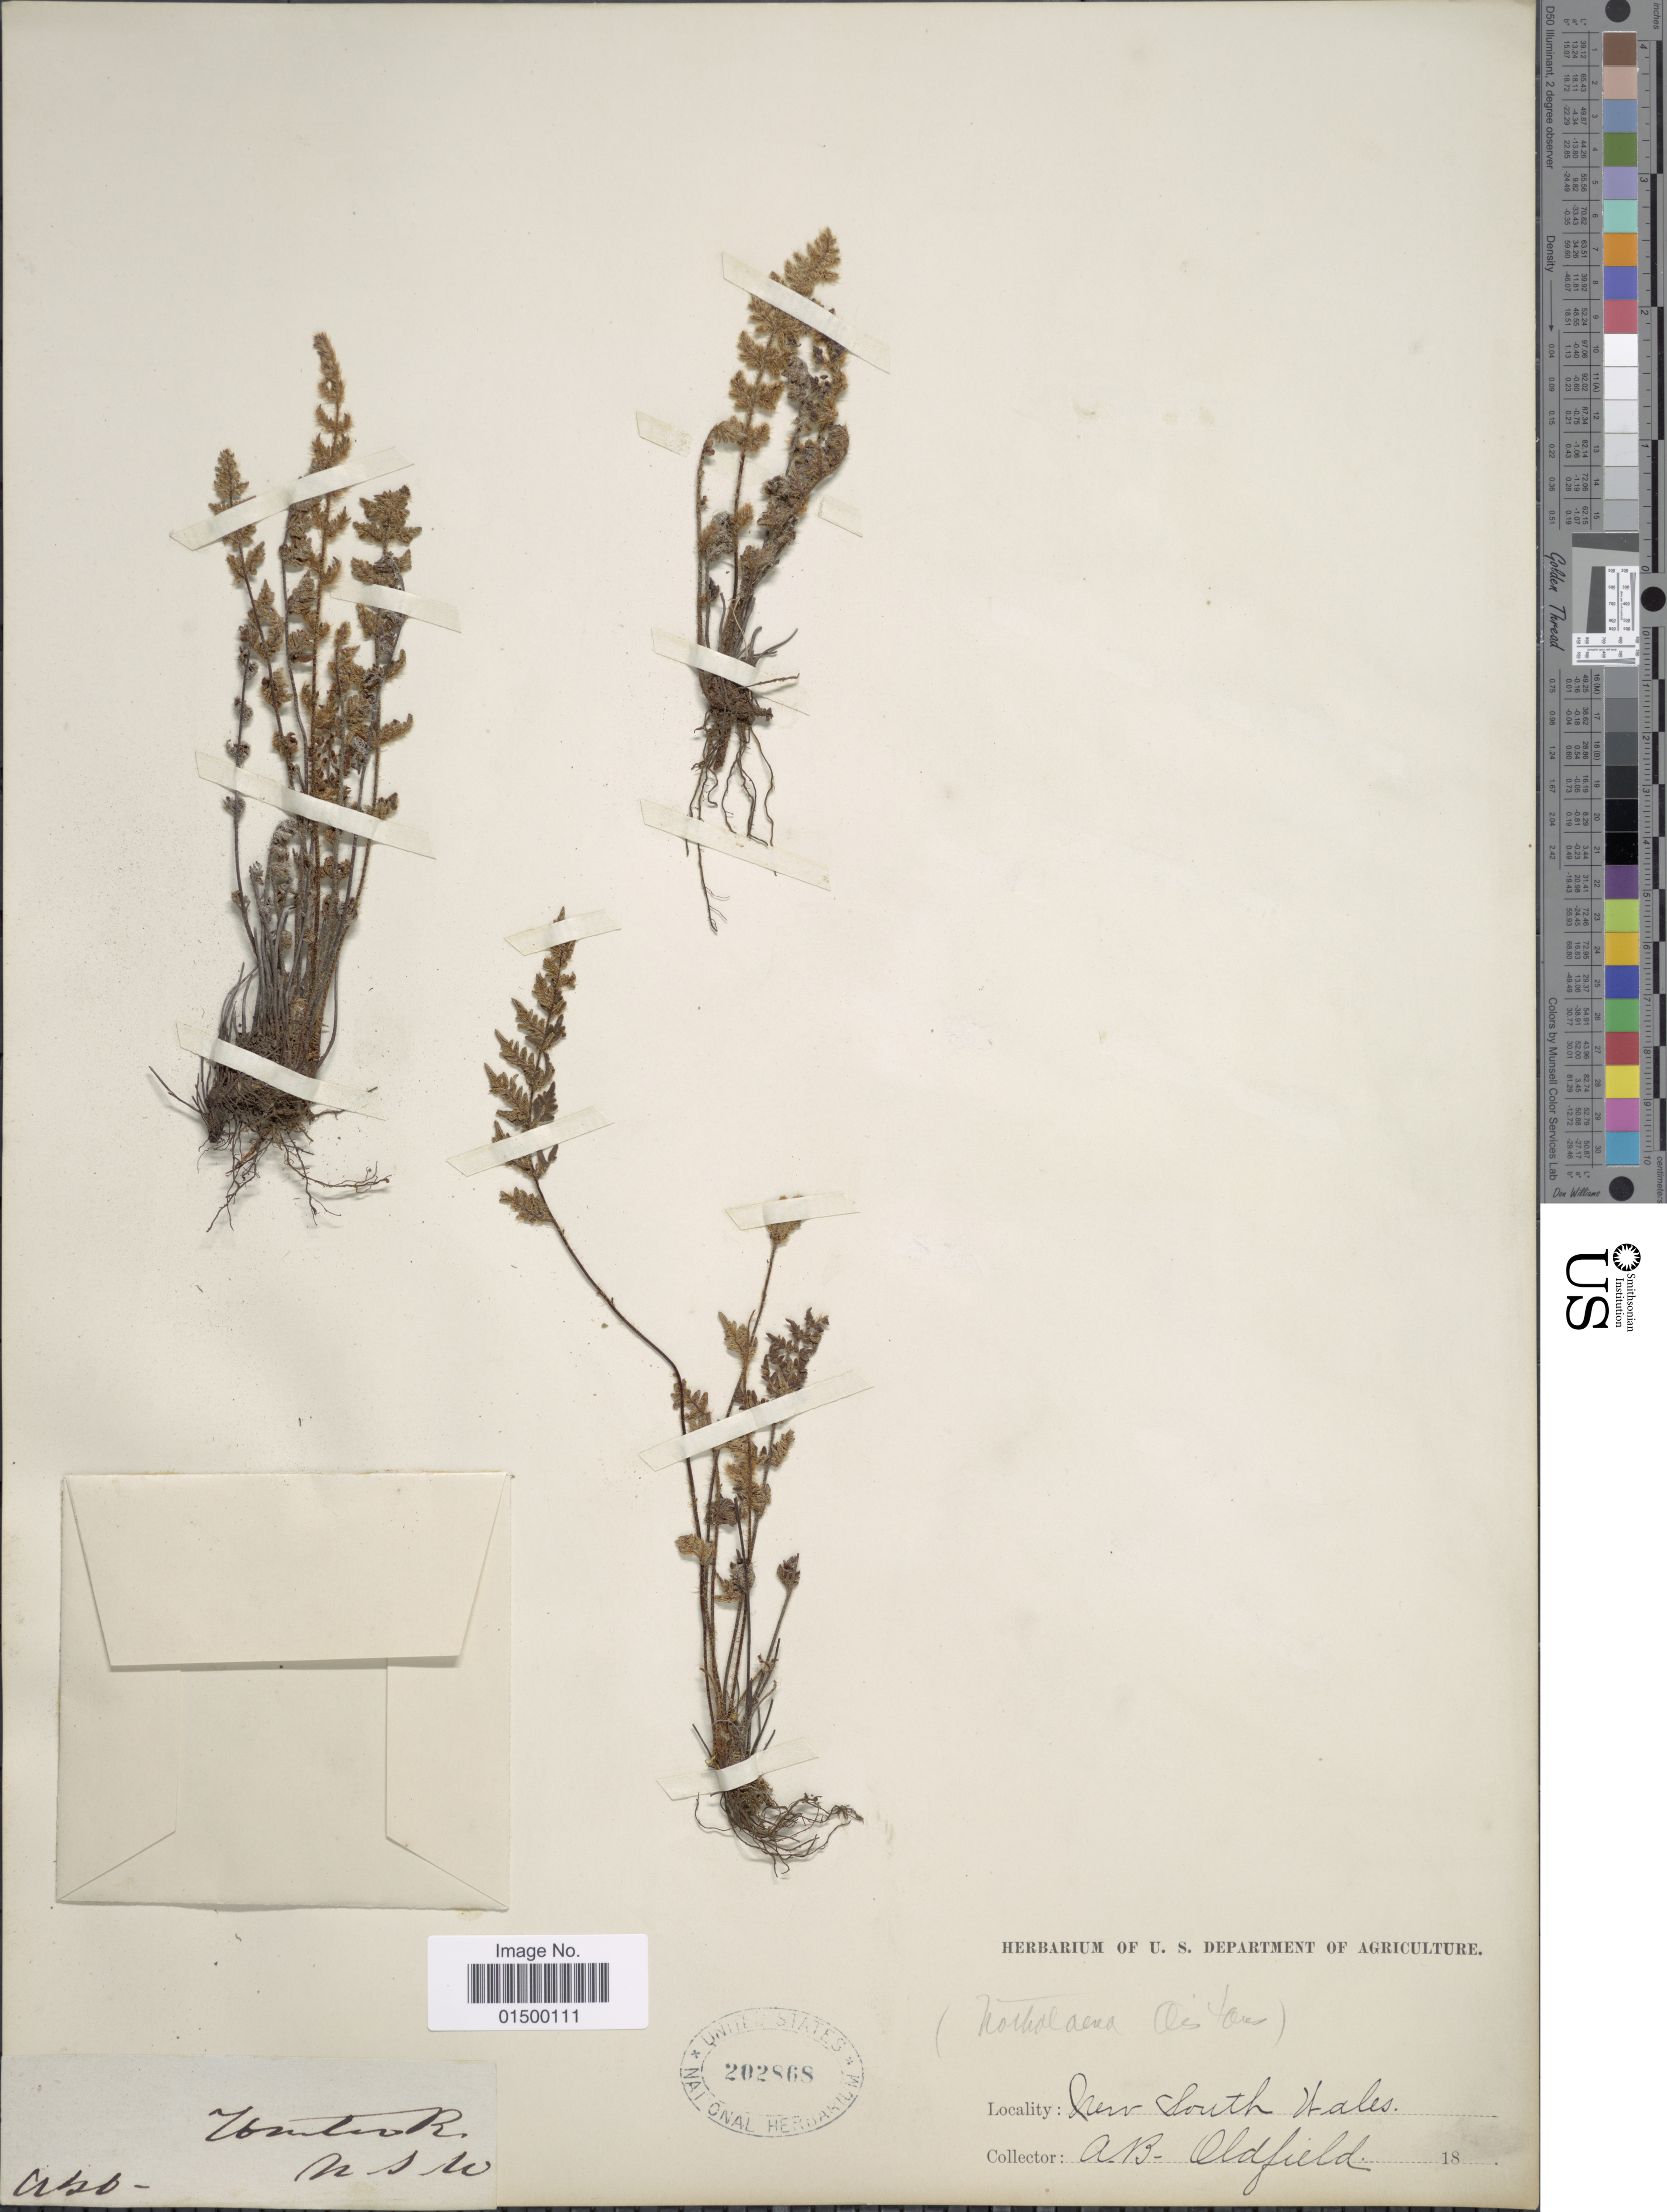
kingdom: Plantae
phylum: Tracheophyta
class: Polypodiopsida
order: Polypodiales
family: Pteridaceae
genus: Cheilanthes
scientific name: Cheilanthes distans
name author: Mett.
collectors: A. Oldfield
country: Australia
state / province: New South Wales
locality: North South Wales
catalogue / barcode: US 202868